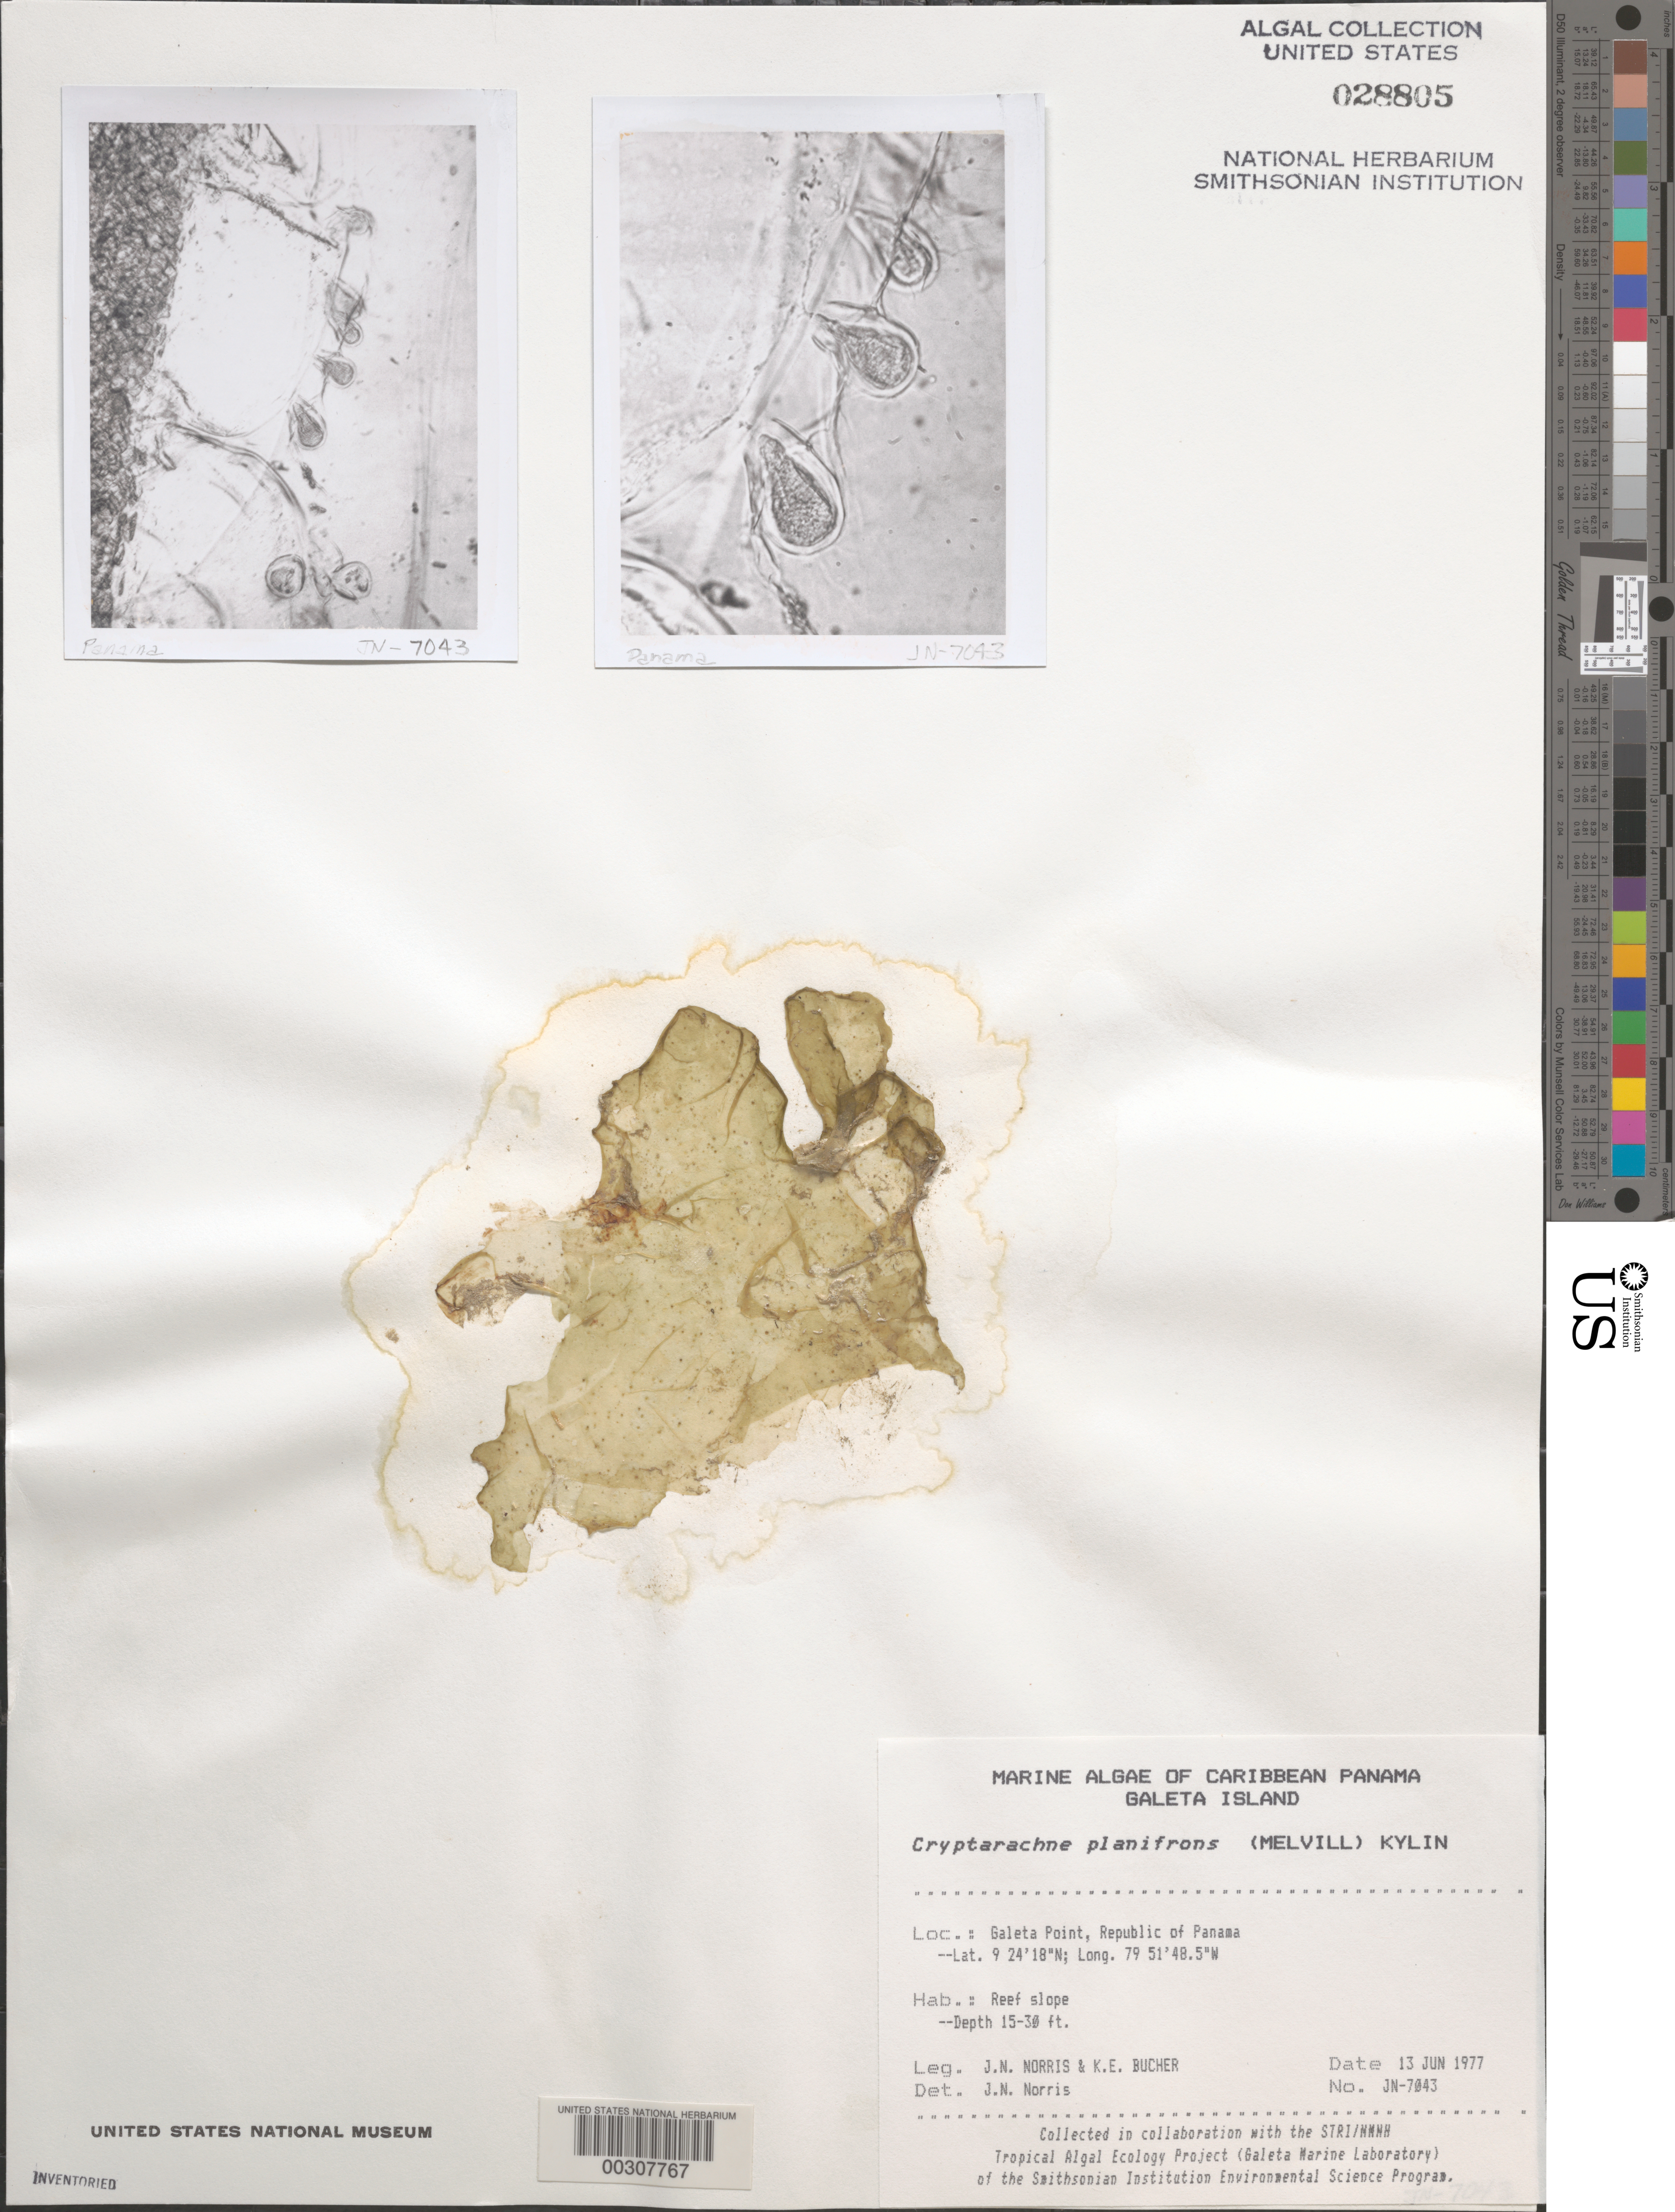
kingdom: Plantae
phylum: Rhodophyta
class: Florideophyceae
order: Rhodymeniales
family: Rhodymeniaceae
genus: Chrysymenia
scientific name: Chrysymenia planifrons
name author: (Melvill) J. Agardh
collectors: J. N. Norris & K. E. Bucher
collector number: JN-7043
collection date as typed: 13 Jun 1977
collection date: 1977-06-13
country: Panama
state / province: Colón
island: Galeta Island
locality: Galeta Point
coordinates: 9 24' 18" N, 79 51' 48.5" W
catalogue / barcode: US 28805